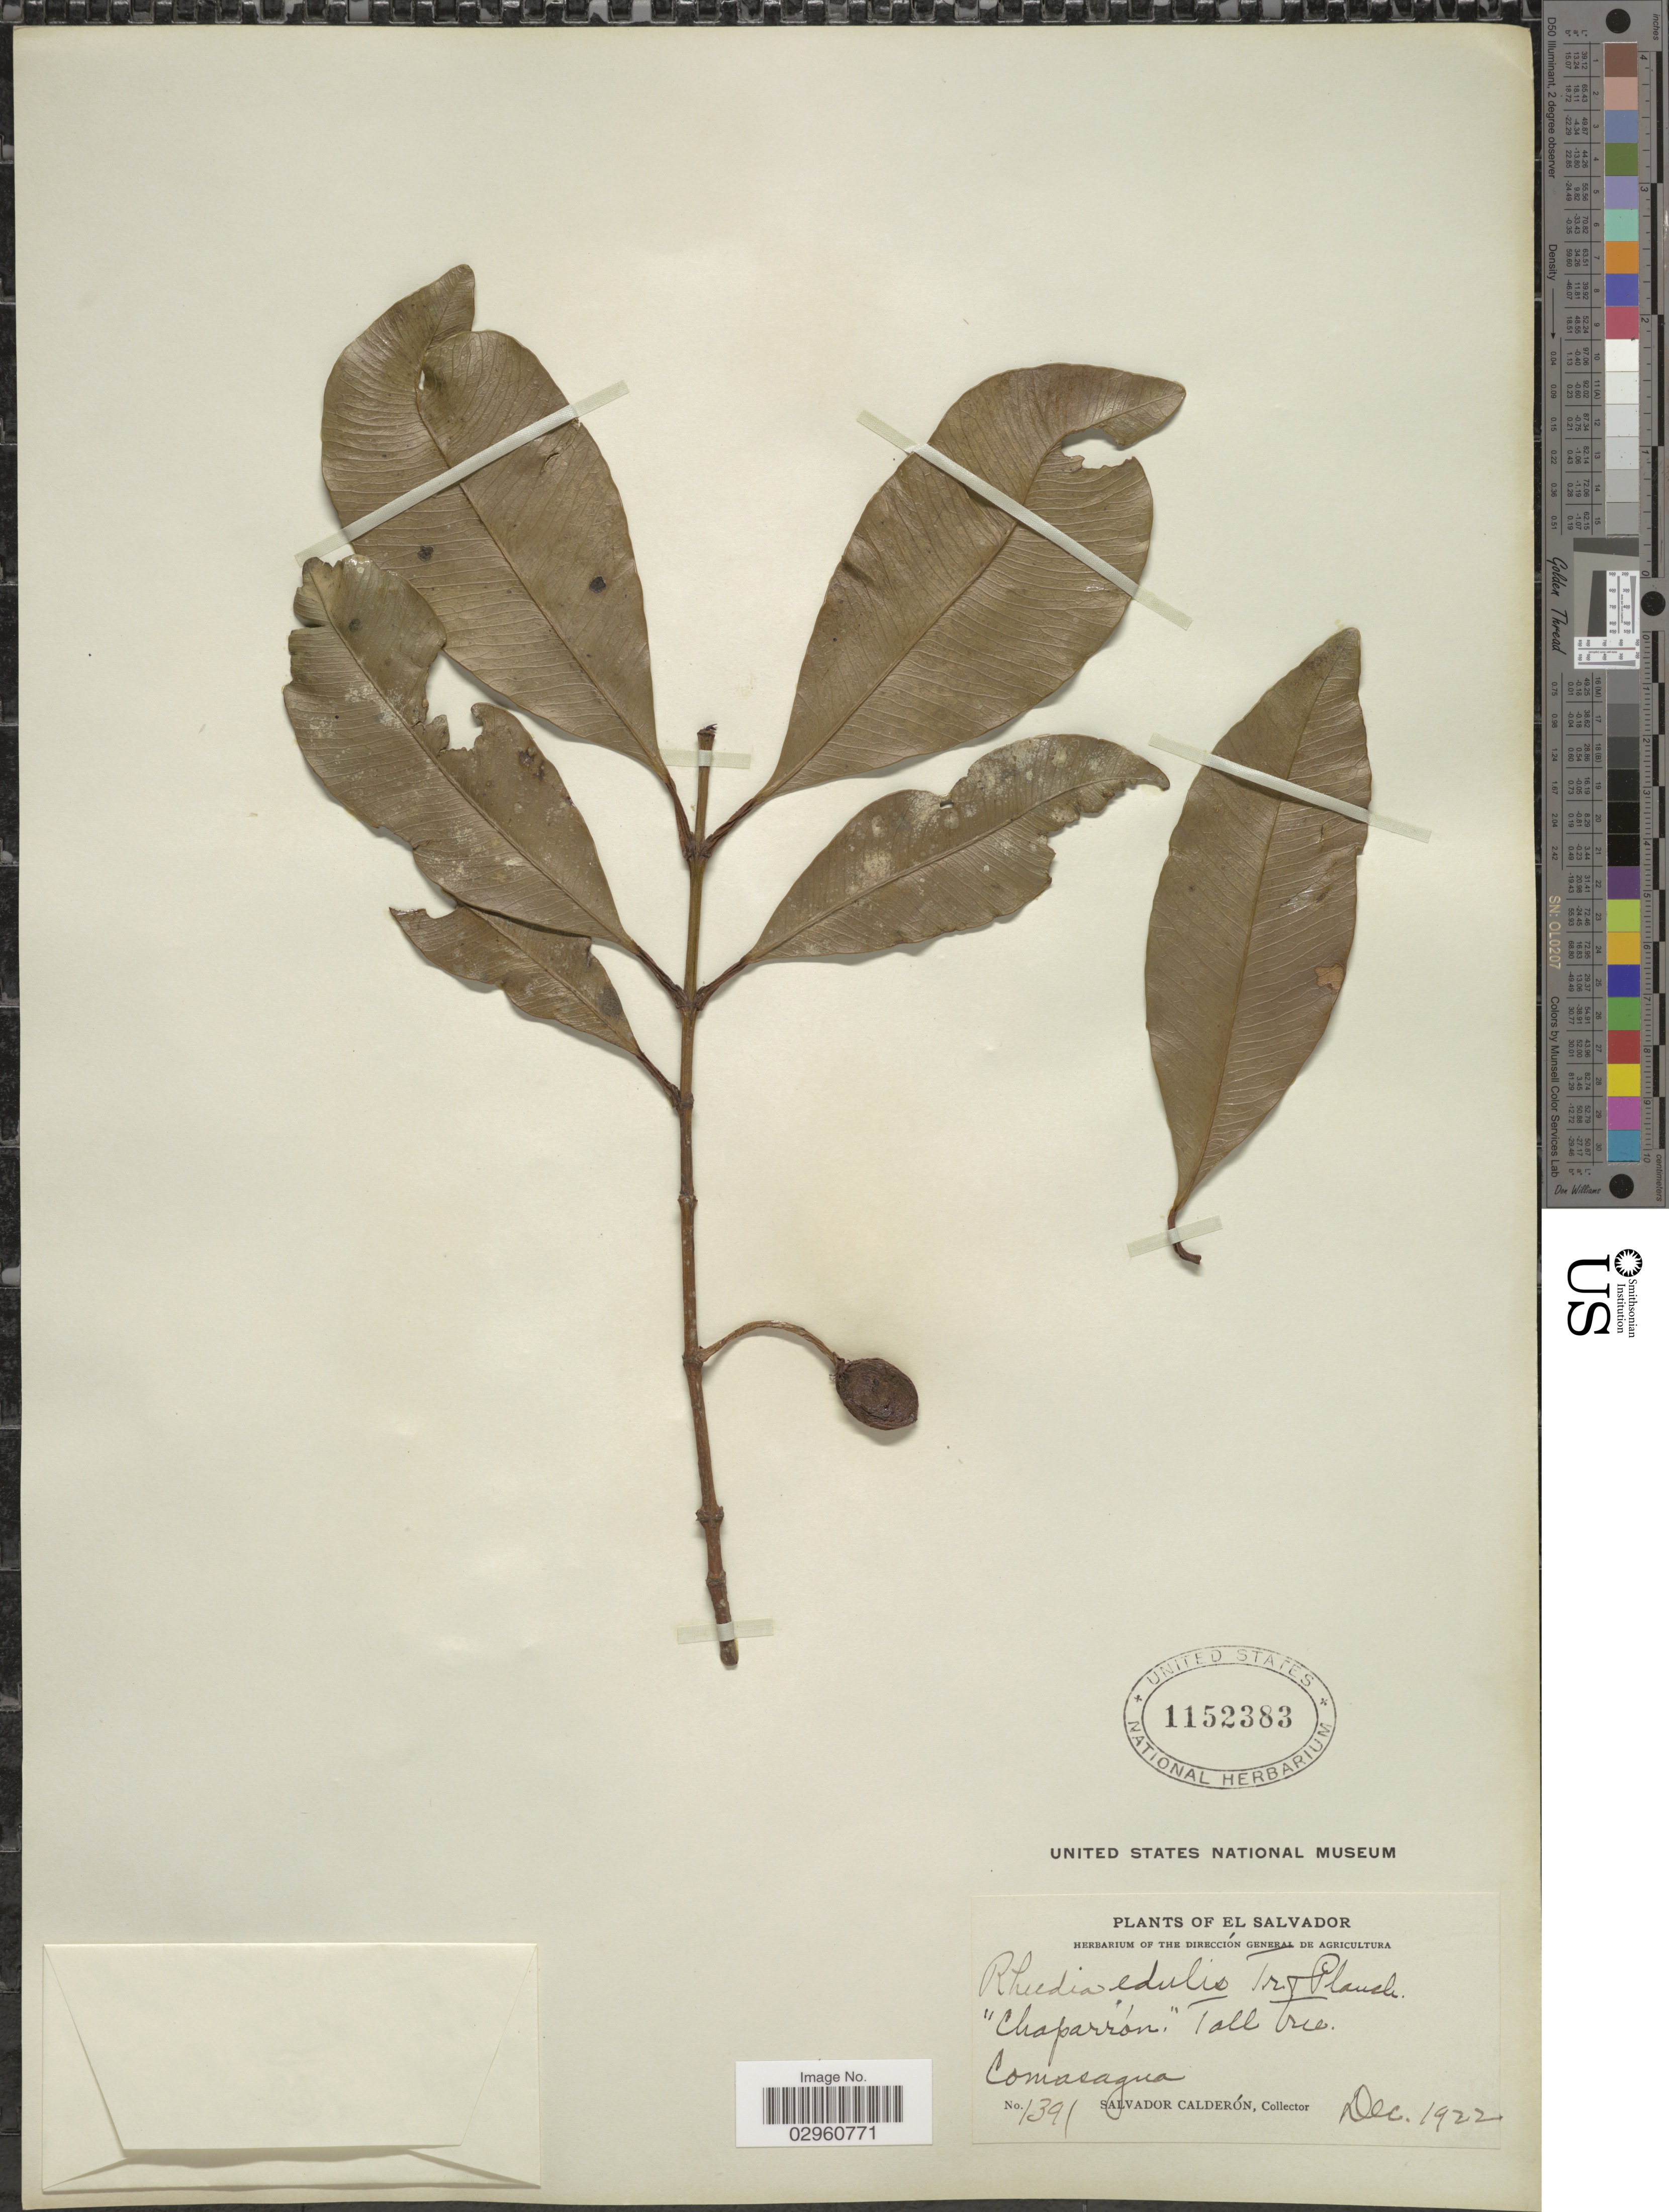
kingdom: Plantae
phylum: Tracheophyta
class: Magnoliopsida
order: Malpighiales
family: Clusiaceae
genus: Garcinia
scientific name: Garcinia intermedia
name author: (Pittier) Hammel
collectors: S. Calderón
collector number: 1391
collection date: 1922-12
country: El Salvador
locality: Comasagua.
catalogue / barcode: US 1152383